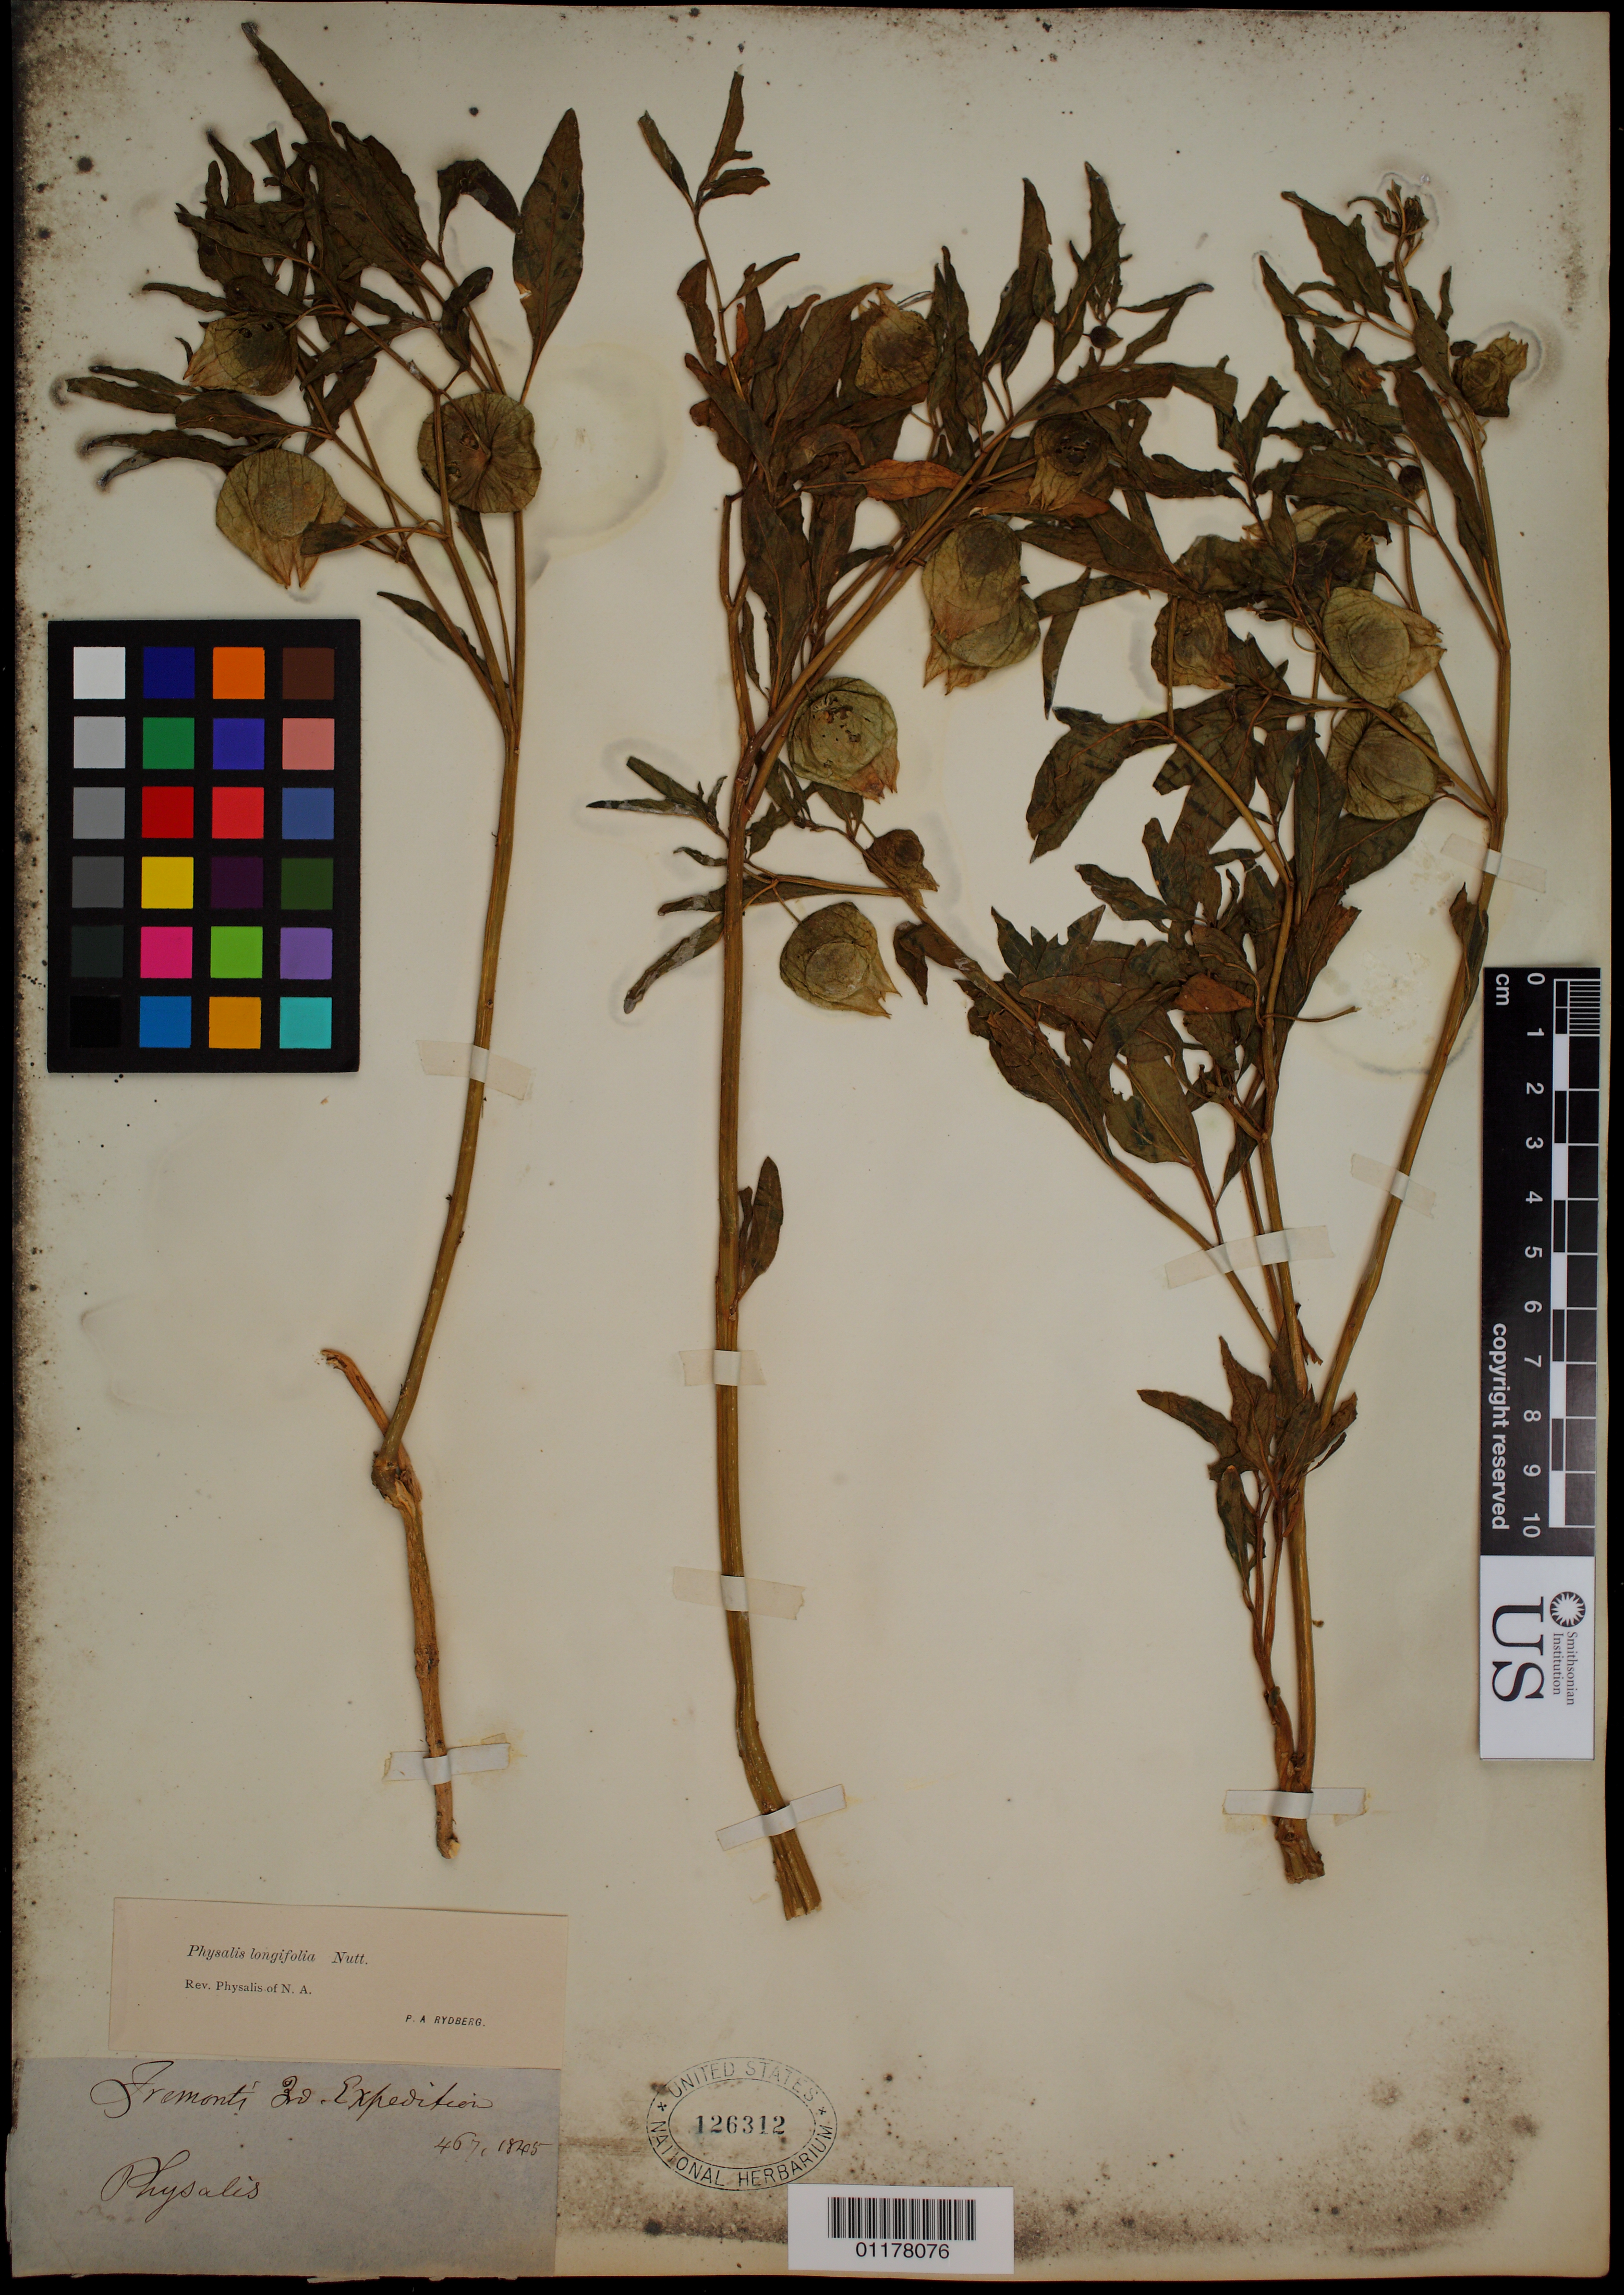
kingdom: Plantae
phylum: Tracheophyta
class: Magnoliopsida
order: Solanales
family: Solanaceae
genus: Physalis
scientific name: Physalis longifolia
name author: Nutt.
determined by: Rydberg, P. A.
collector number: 467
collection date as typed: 1845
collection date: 1845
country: United States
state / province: California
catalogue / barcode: US 126312